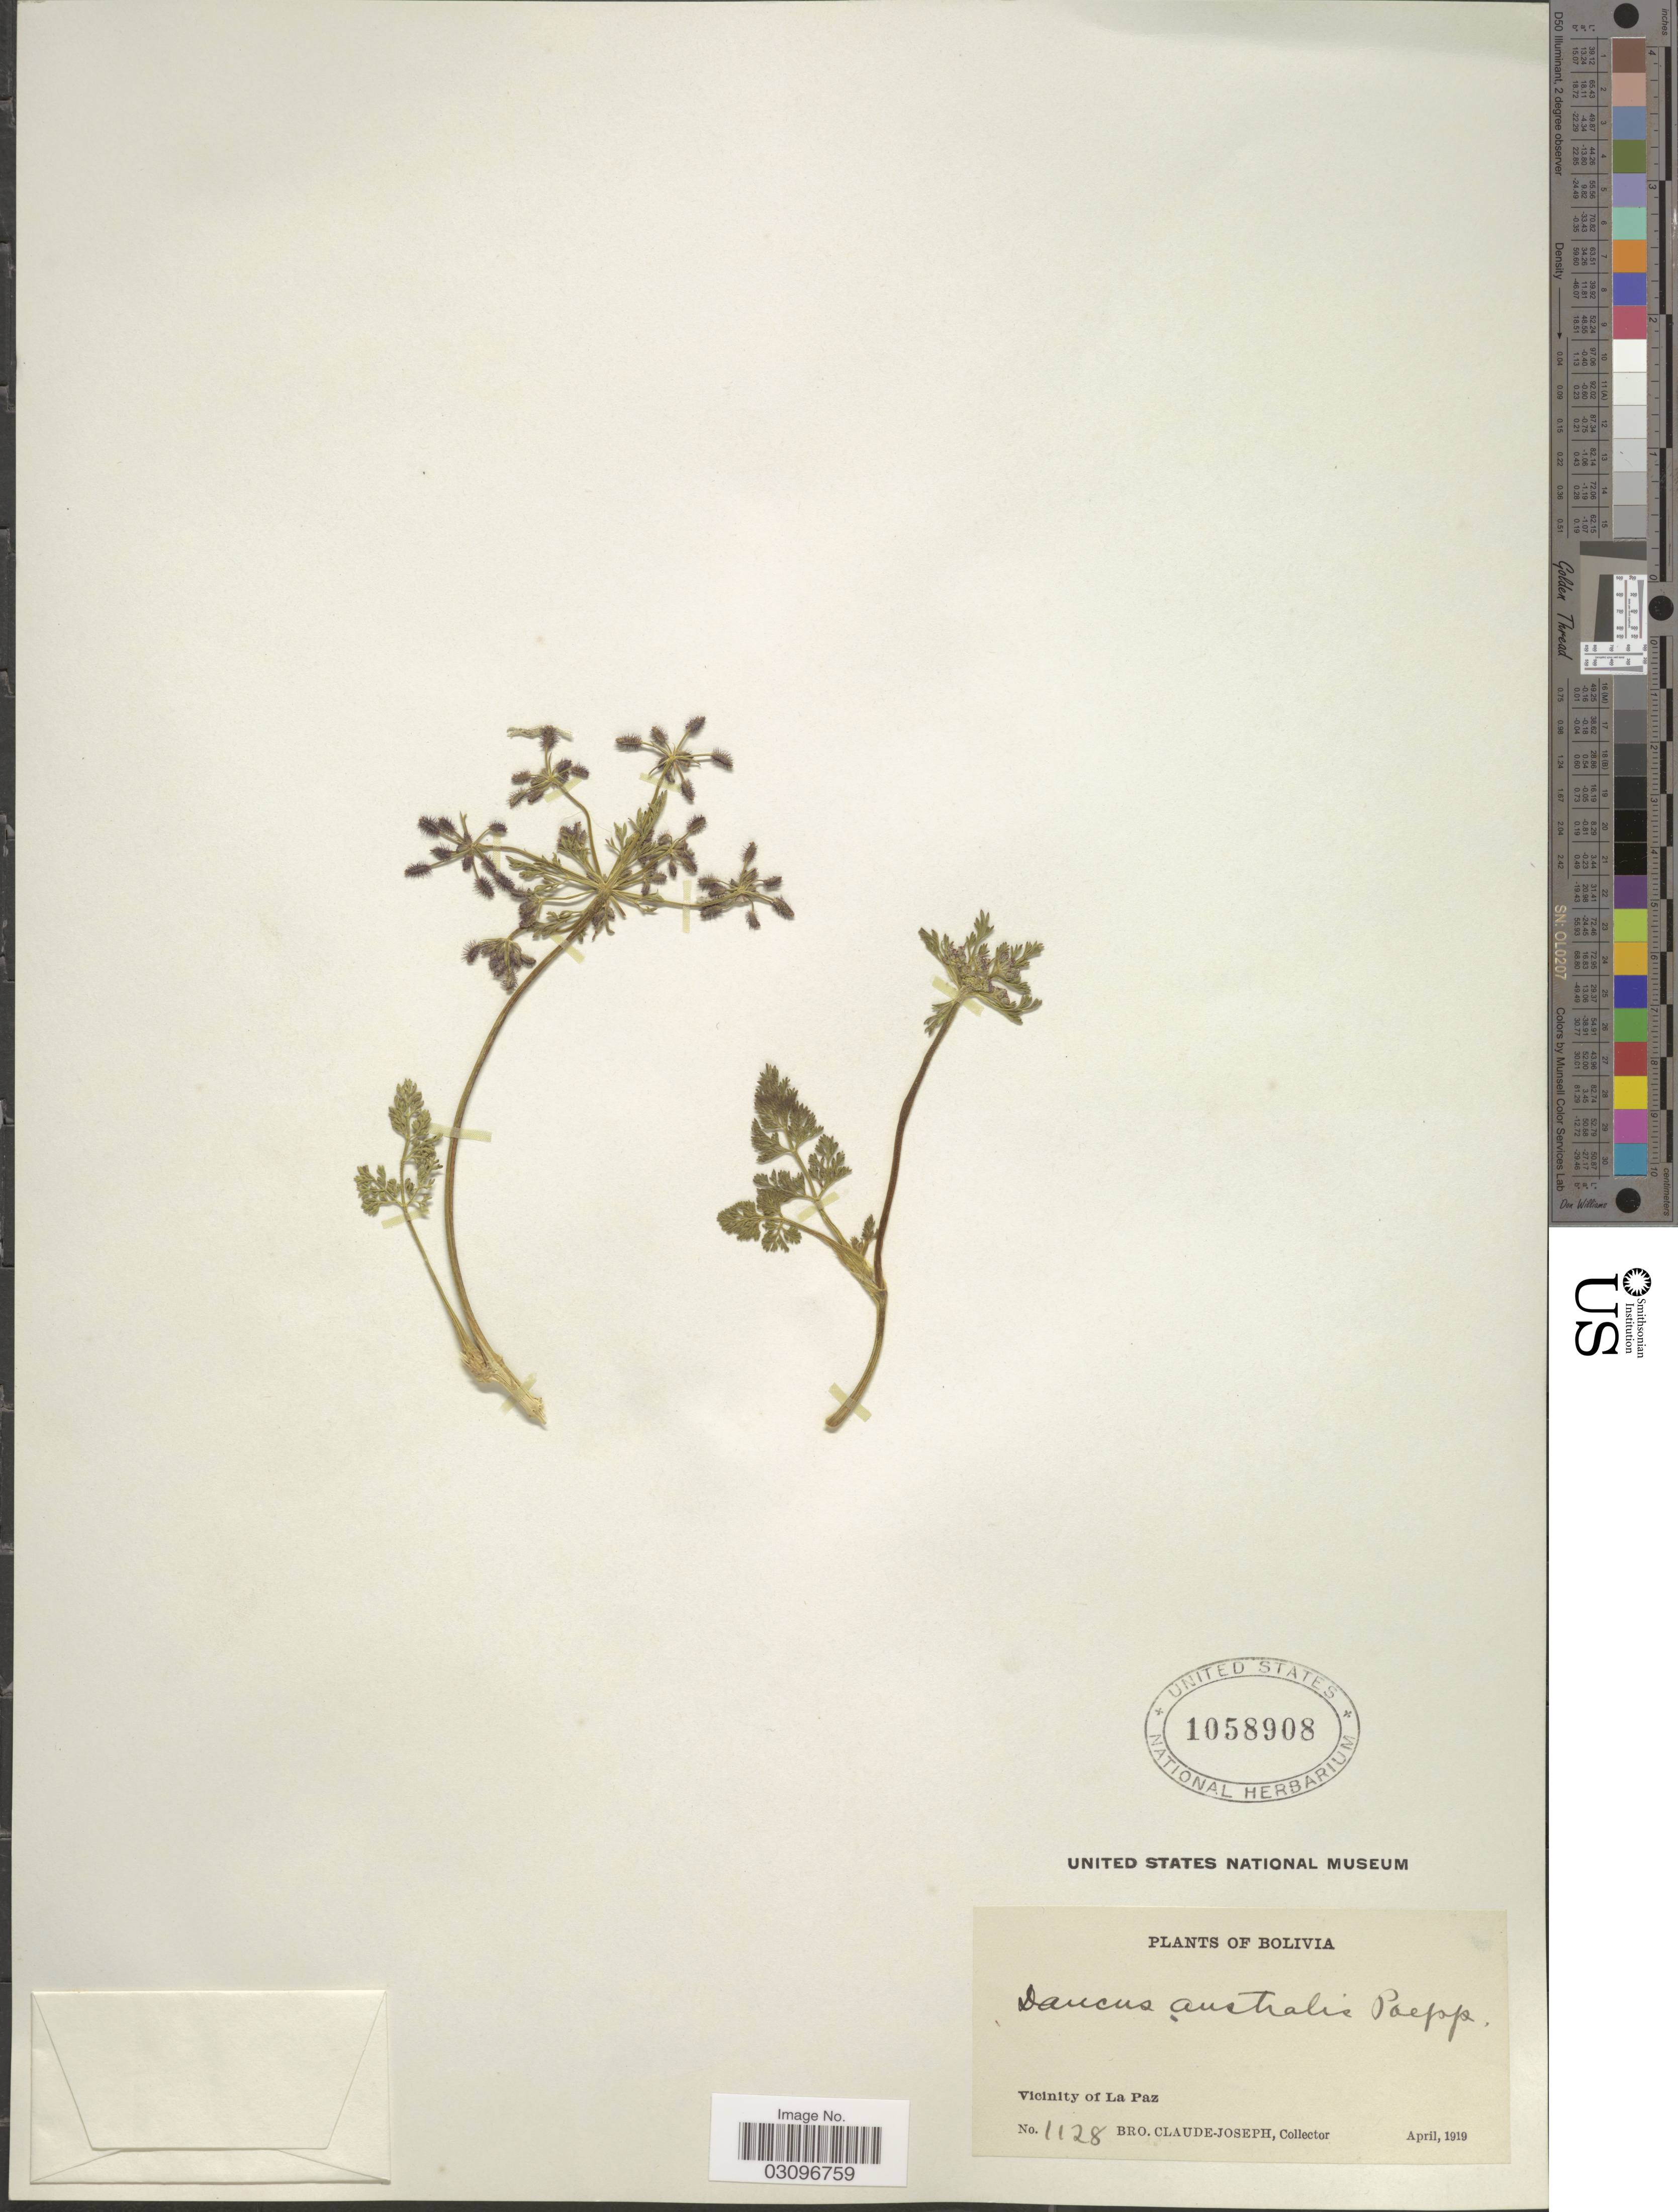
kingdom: Plantae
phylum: Tracheophyta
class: Magnoliopsida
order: Apiales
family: Apiaceae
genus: Daucus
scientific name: Daucus montanus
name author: Humb. & Bonpl. ex Spreng.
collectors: Bro. Claude-Joseph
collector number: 1128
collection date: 1919-04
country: Bolivia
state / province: La Paz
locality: Vicinity of La Paz.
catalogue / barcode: US 1058908